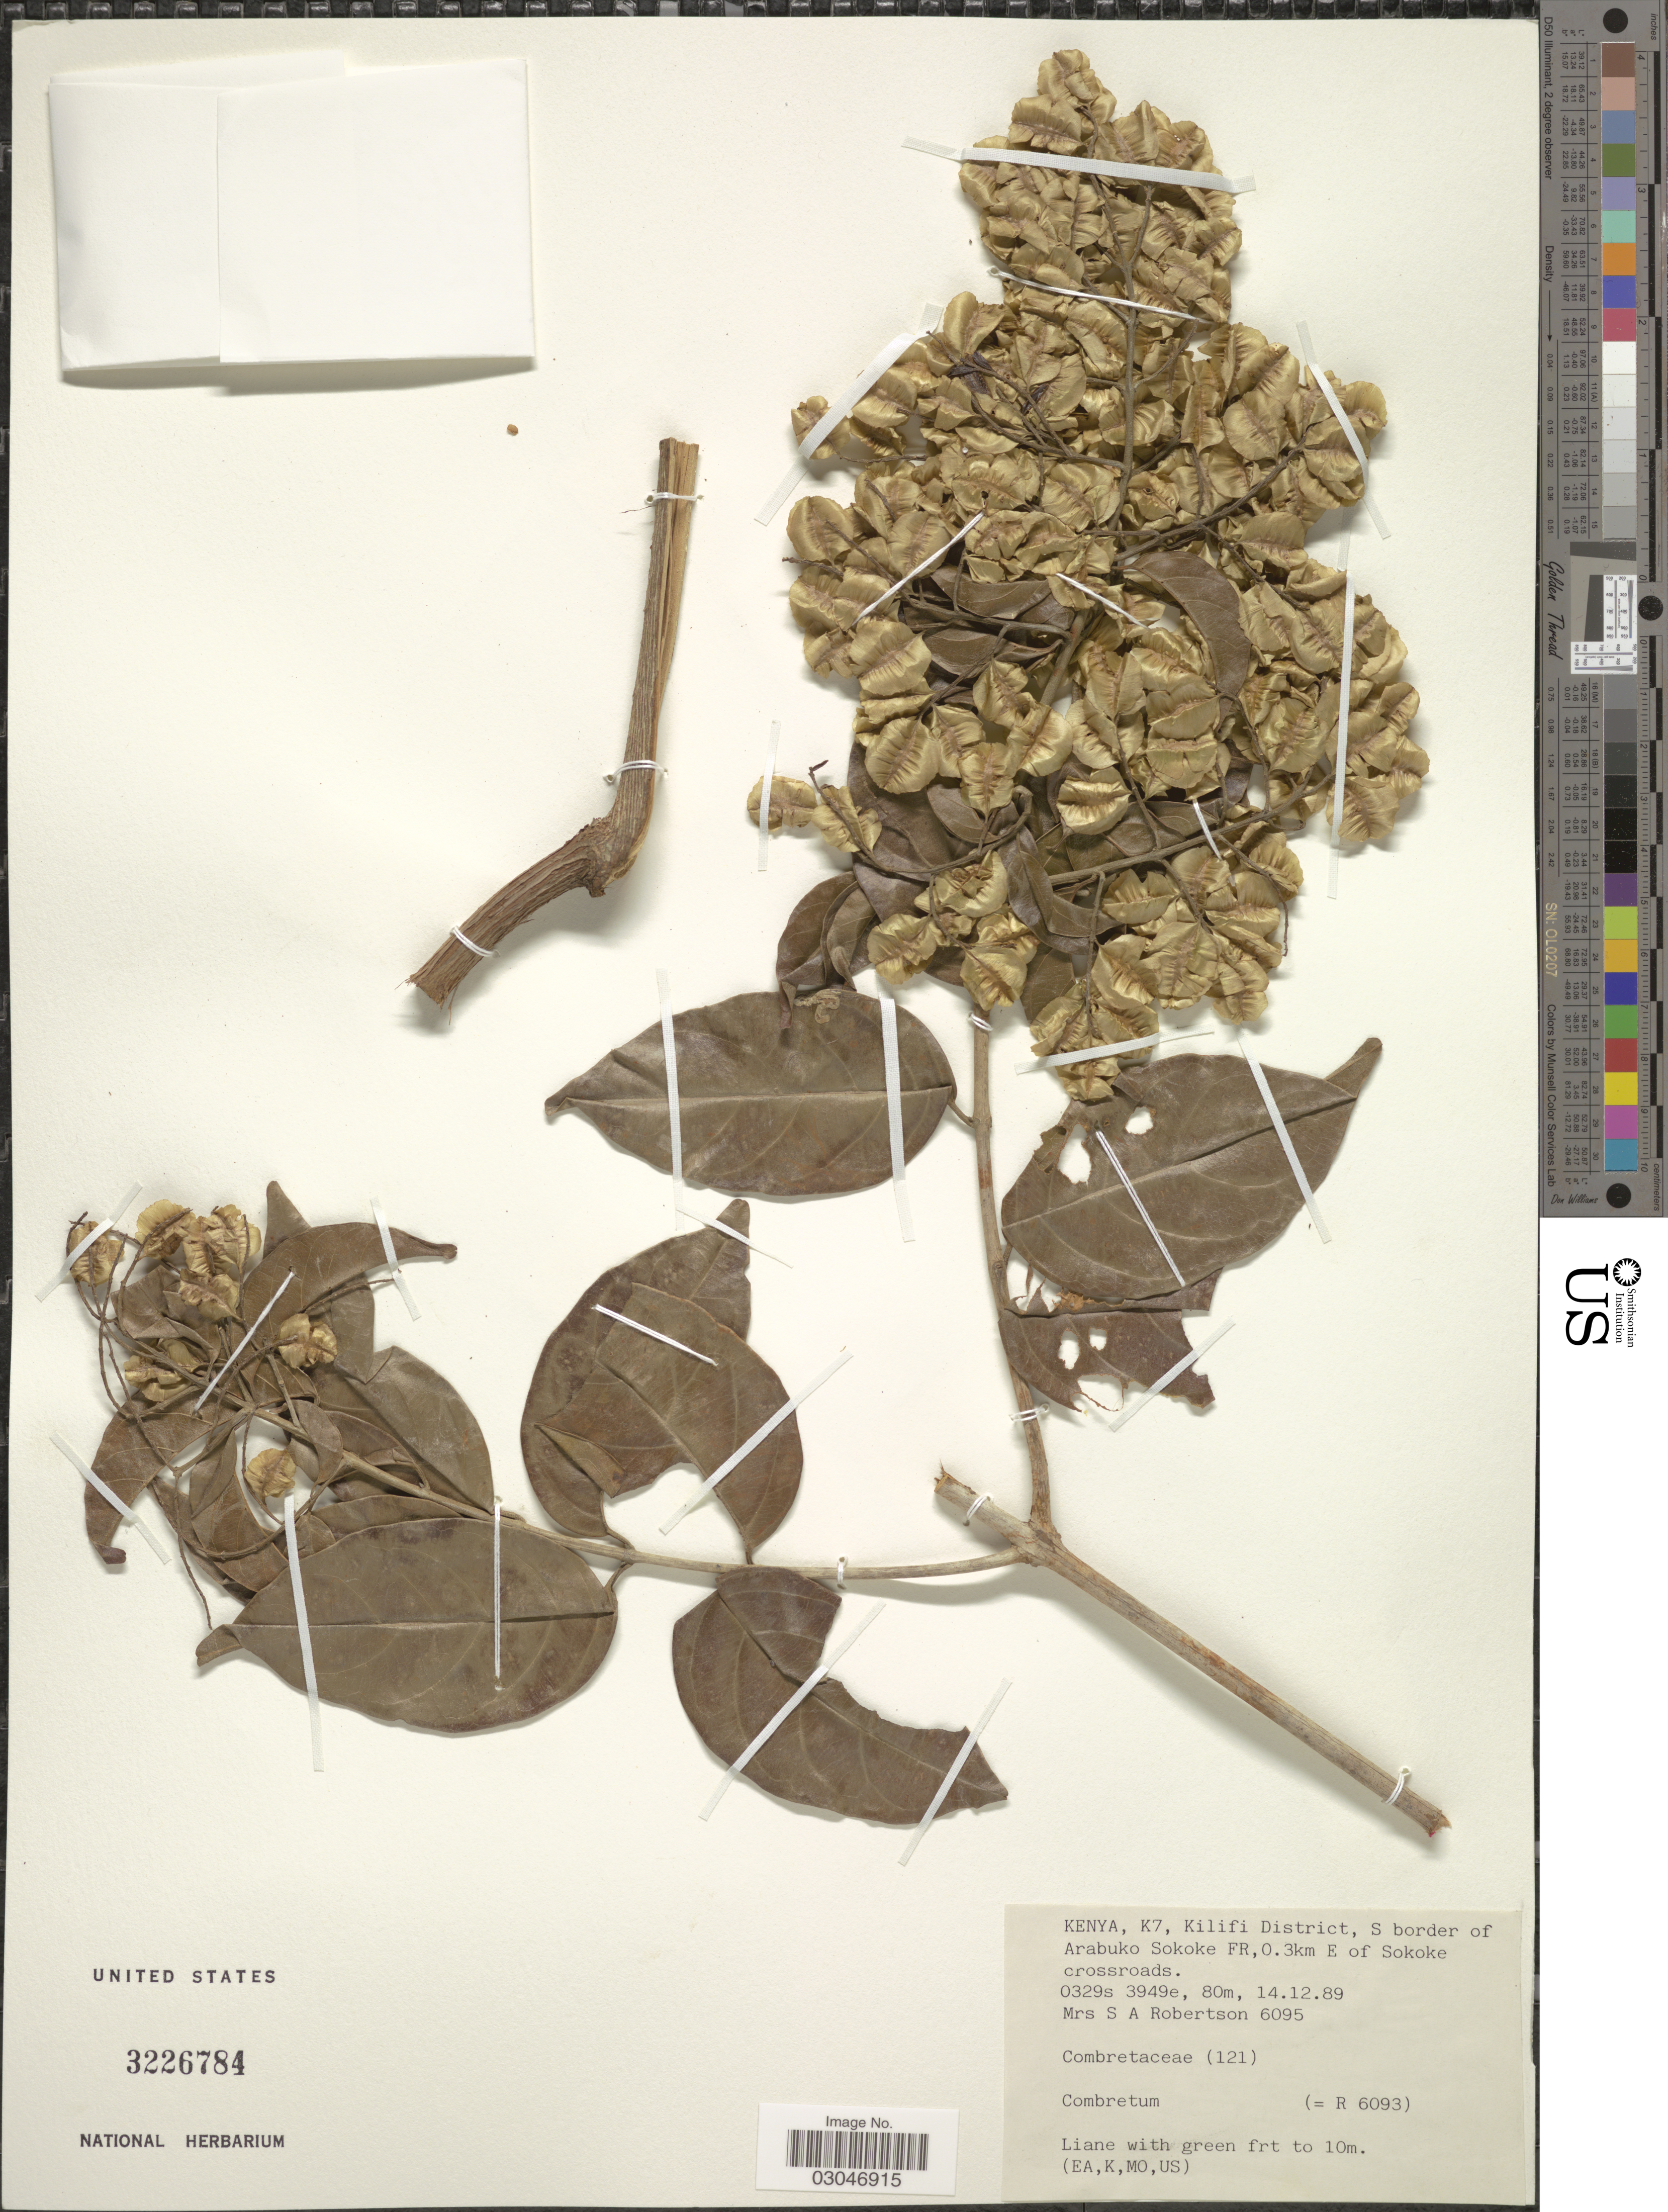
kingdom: Plantae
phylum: Tracheophyta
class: Magnoliopsida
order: Myrtales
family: Combretaceae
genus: Combretum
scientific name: Combretum sp.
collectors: S. Robertson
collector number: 6095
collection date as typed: Transcribed d/m/y: 14/12/89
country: Kenya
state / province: Kilifi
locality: K7, Kilifi District, S border of Arabuko Sokoke FR. 0.3km E of Sokoke crossroads.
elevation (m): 80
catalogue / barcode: US 3226784